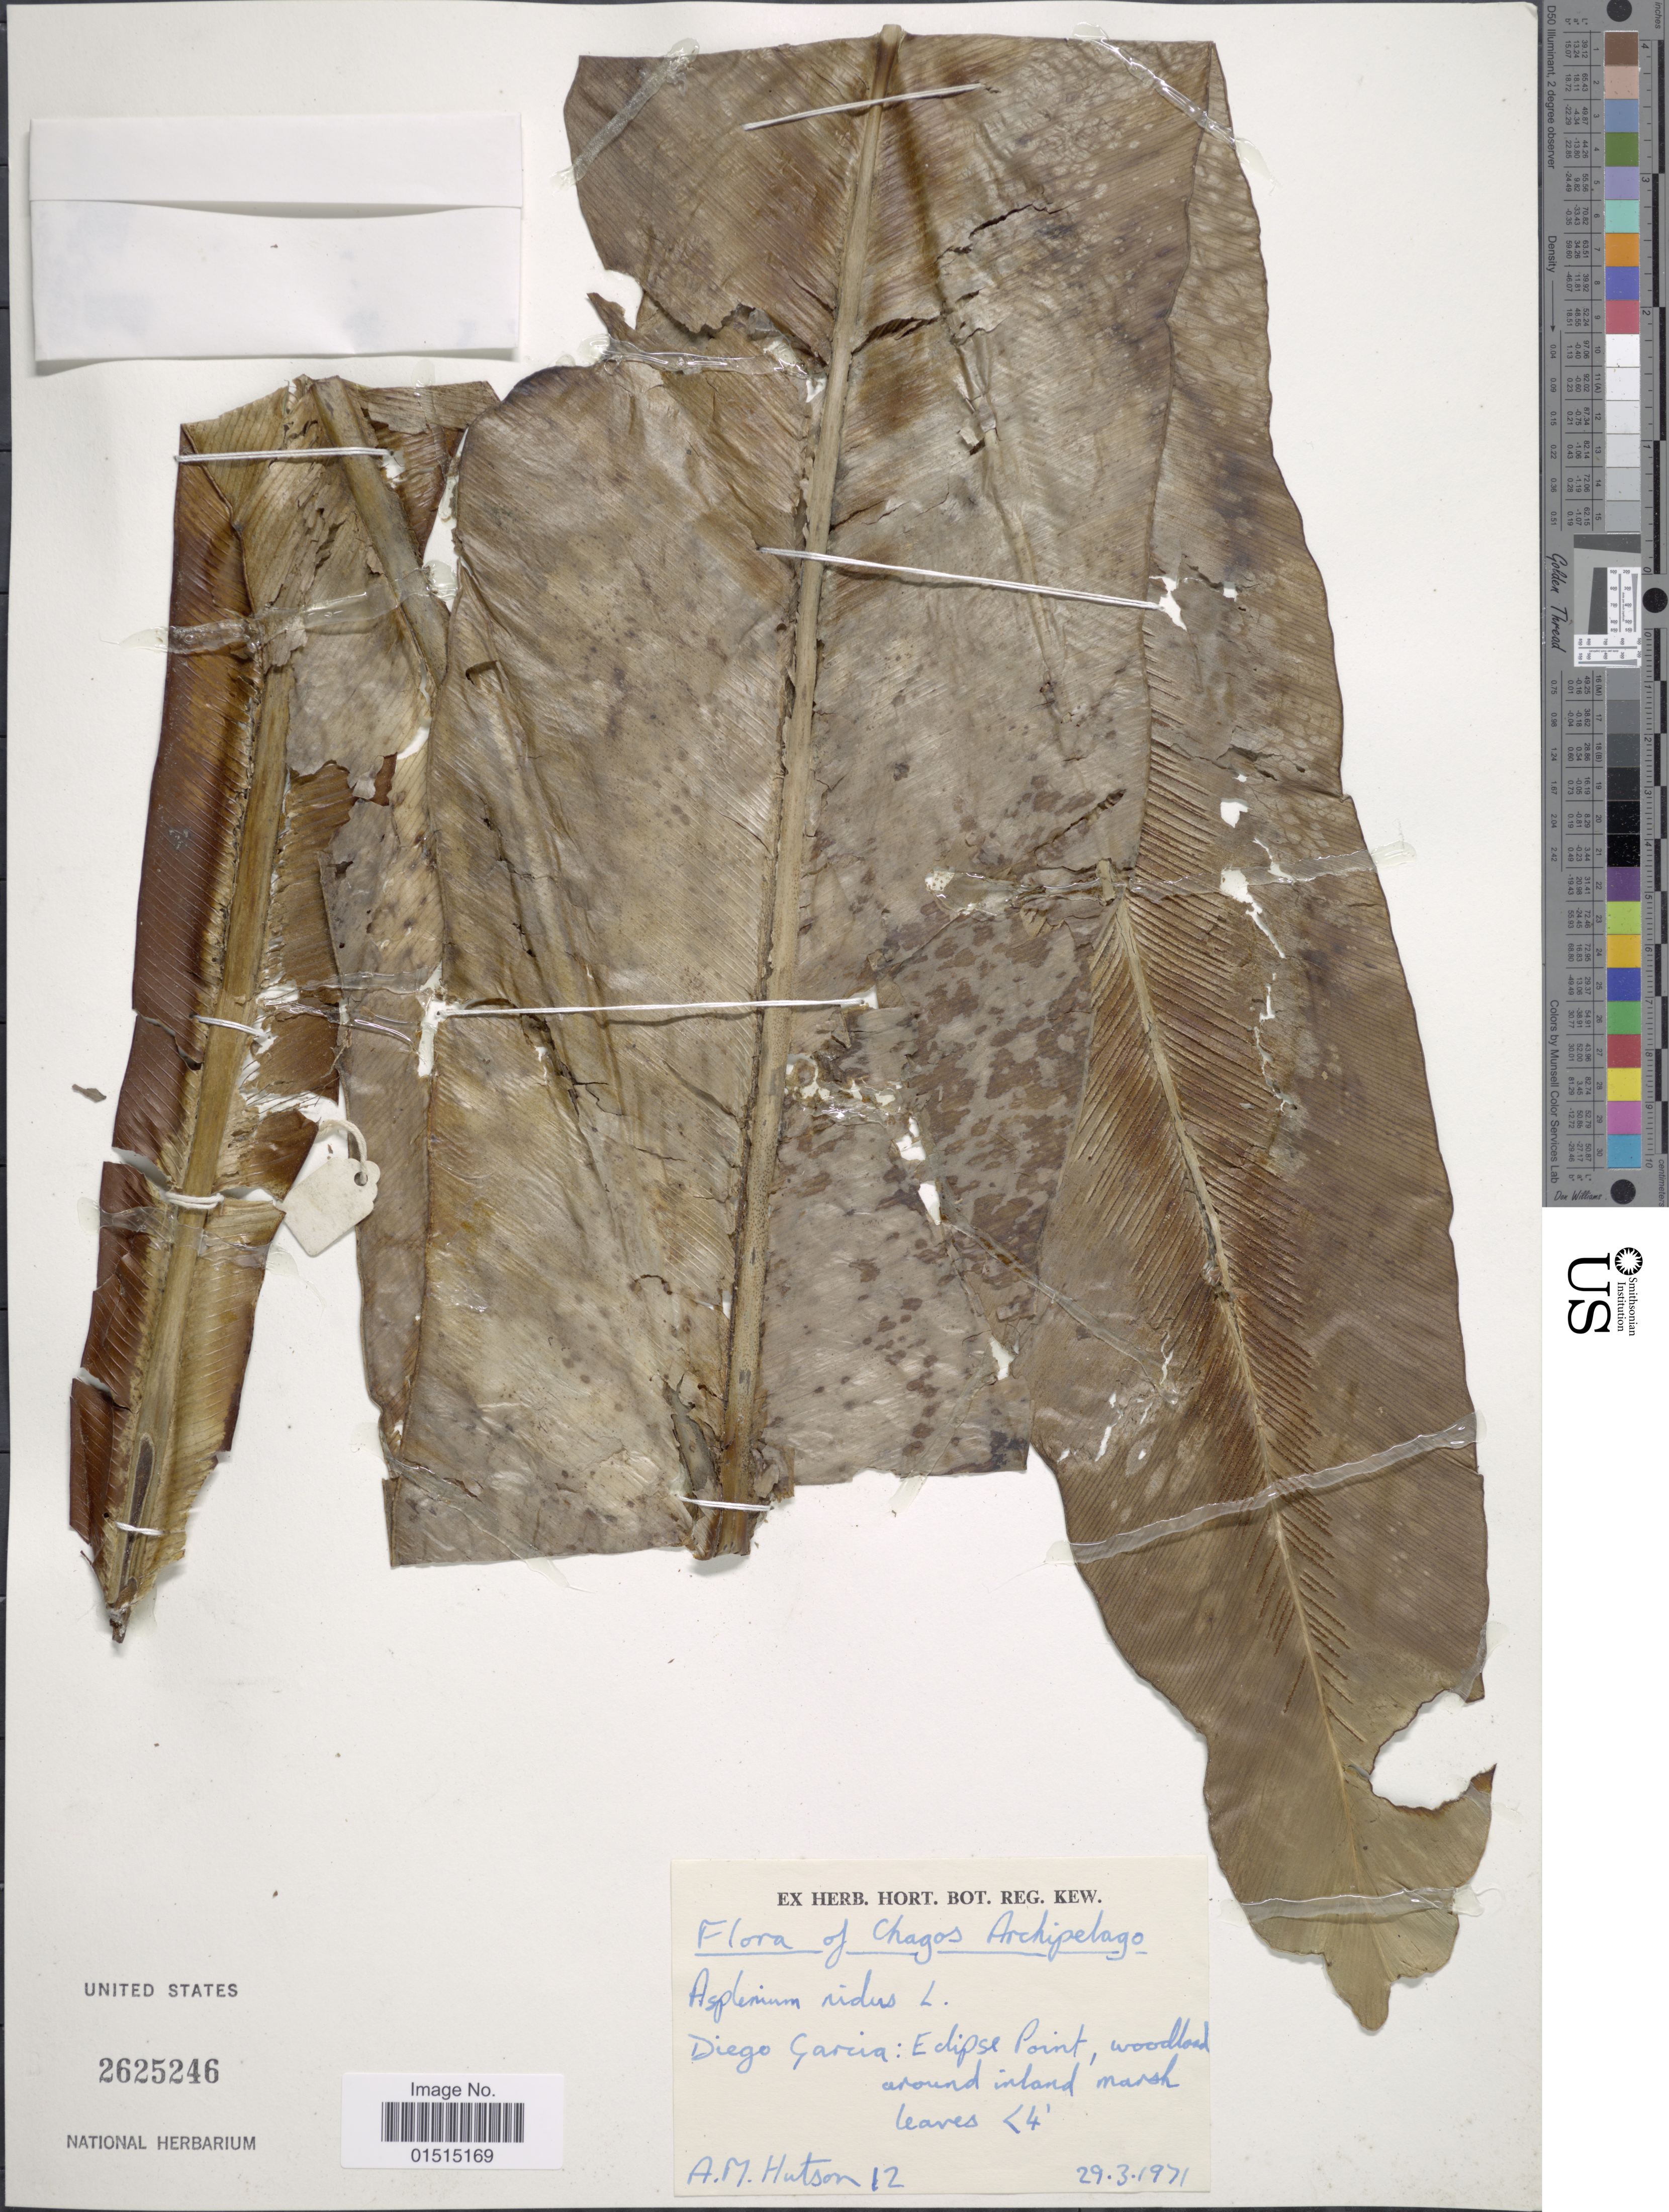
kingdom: Plantae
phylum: Tracheophyta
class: Polypodiopsida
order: Polypodiales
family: Aspleniaceae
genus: Asplenium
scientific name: Asplenium nidus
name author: L.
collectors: A. Hutson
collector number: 12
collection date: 1971-03-29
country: British Indian Ocean Territory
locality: Diego Garcia: E clipse Point, woodland around inland marsh leaves <4' [interpreted]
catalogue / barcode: US 2625246